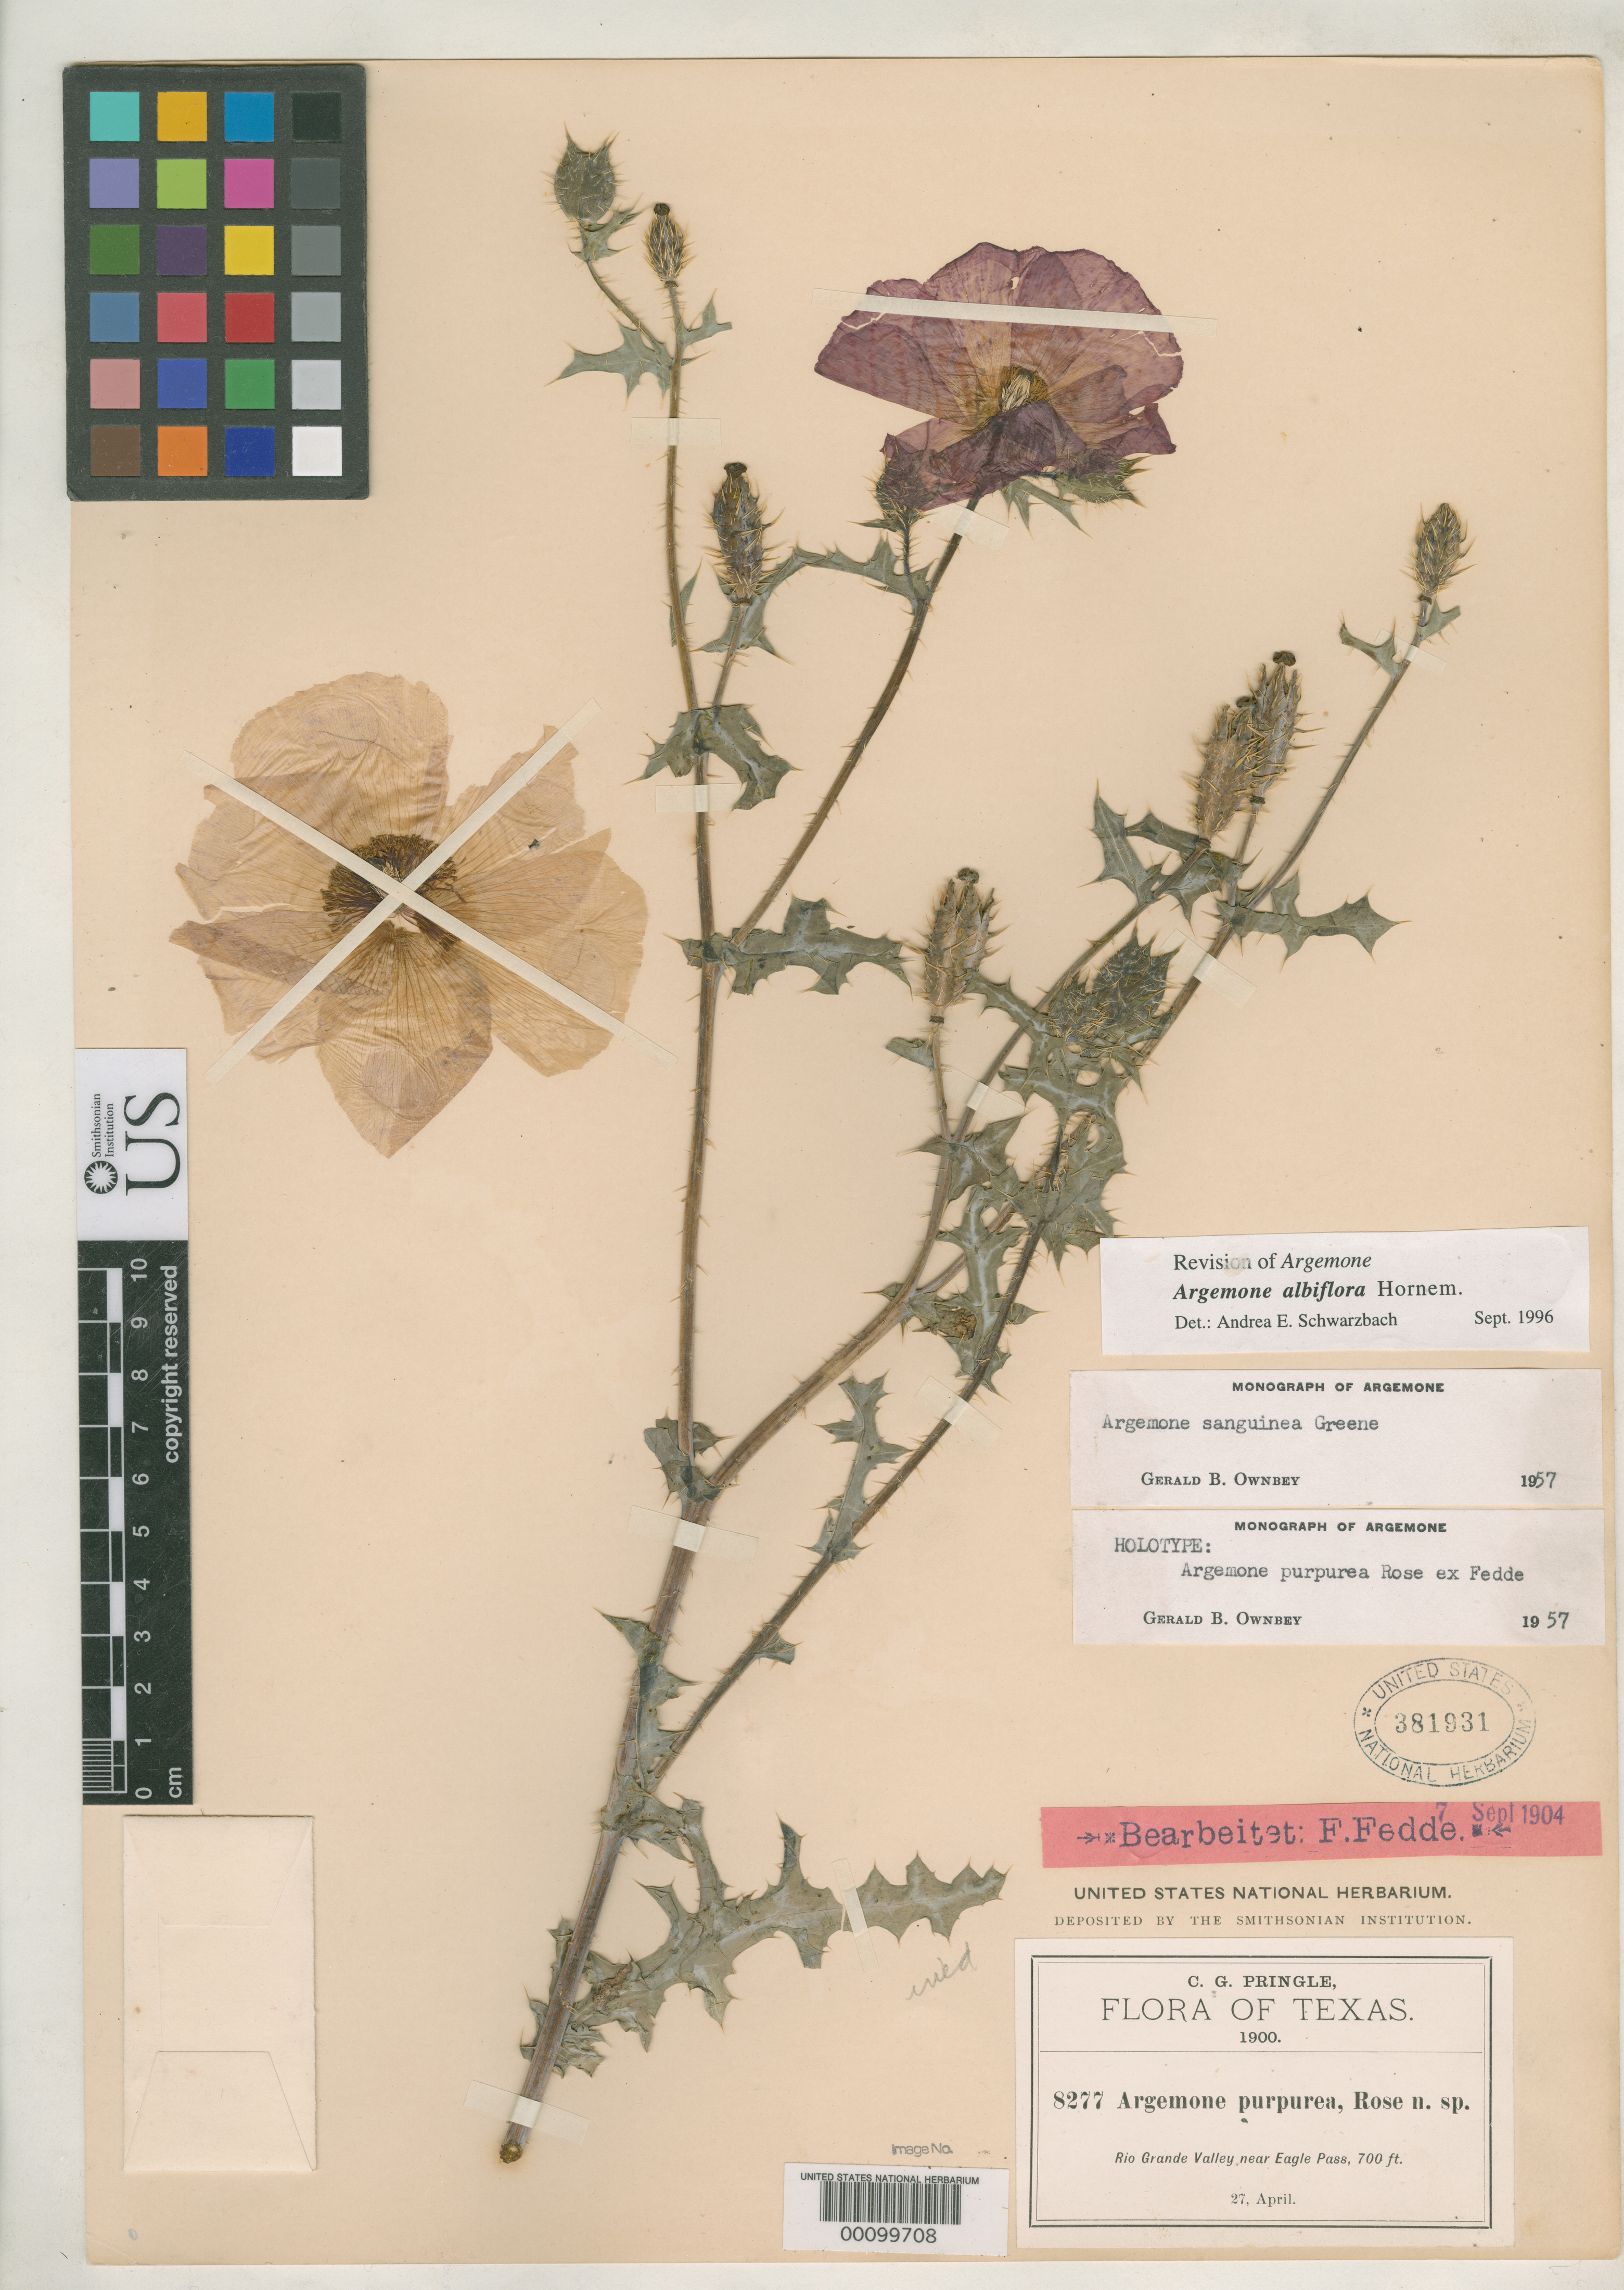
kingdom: Plantae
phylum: Tracheophyta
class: Magnoliopsida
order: Ranunculales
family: Papaveraceae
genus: Argemone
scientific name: Argemone purpurea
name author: Rose ex Fedde in Engl.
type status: Holotype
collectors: C. G. Pringle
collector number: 8277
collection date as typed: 27 Apr 1900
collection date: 1900-04-27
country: United States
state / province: Texas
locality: Rio Grande Valley near Eagle Pass.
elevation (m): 213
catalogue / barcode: US 381931